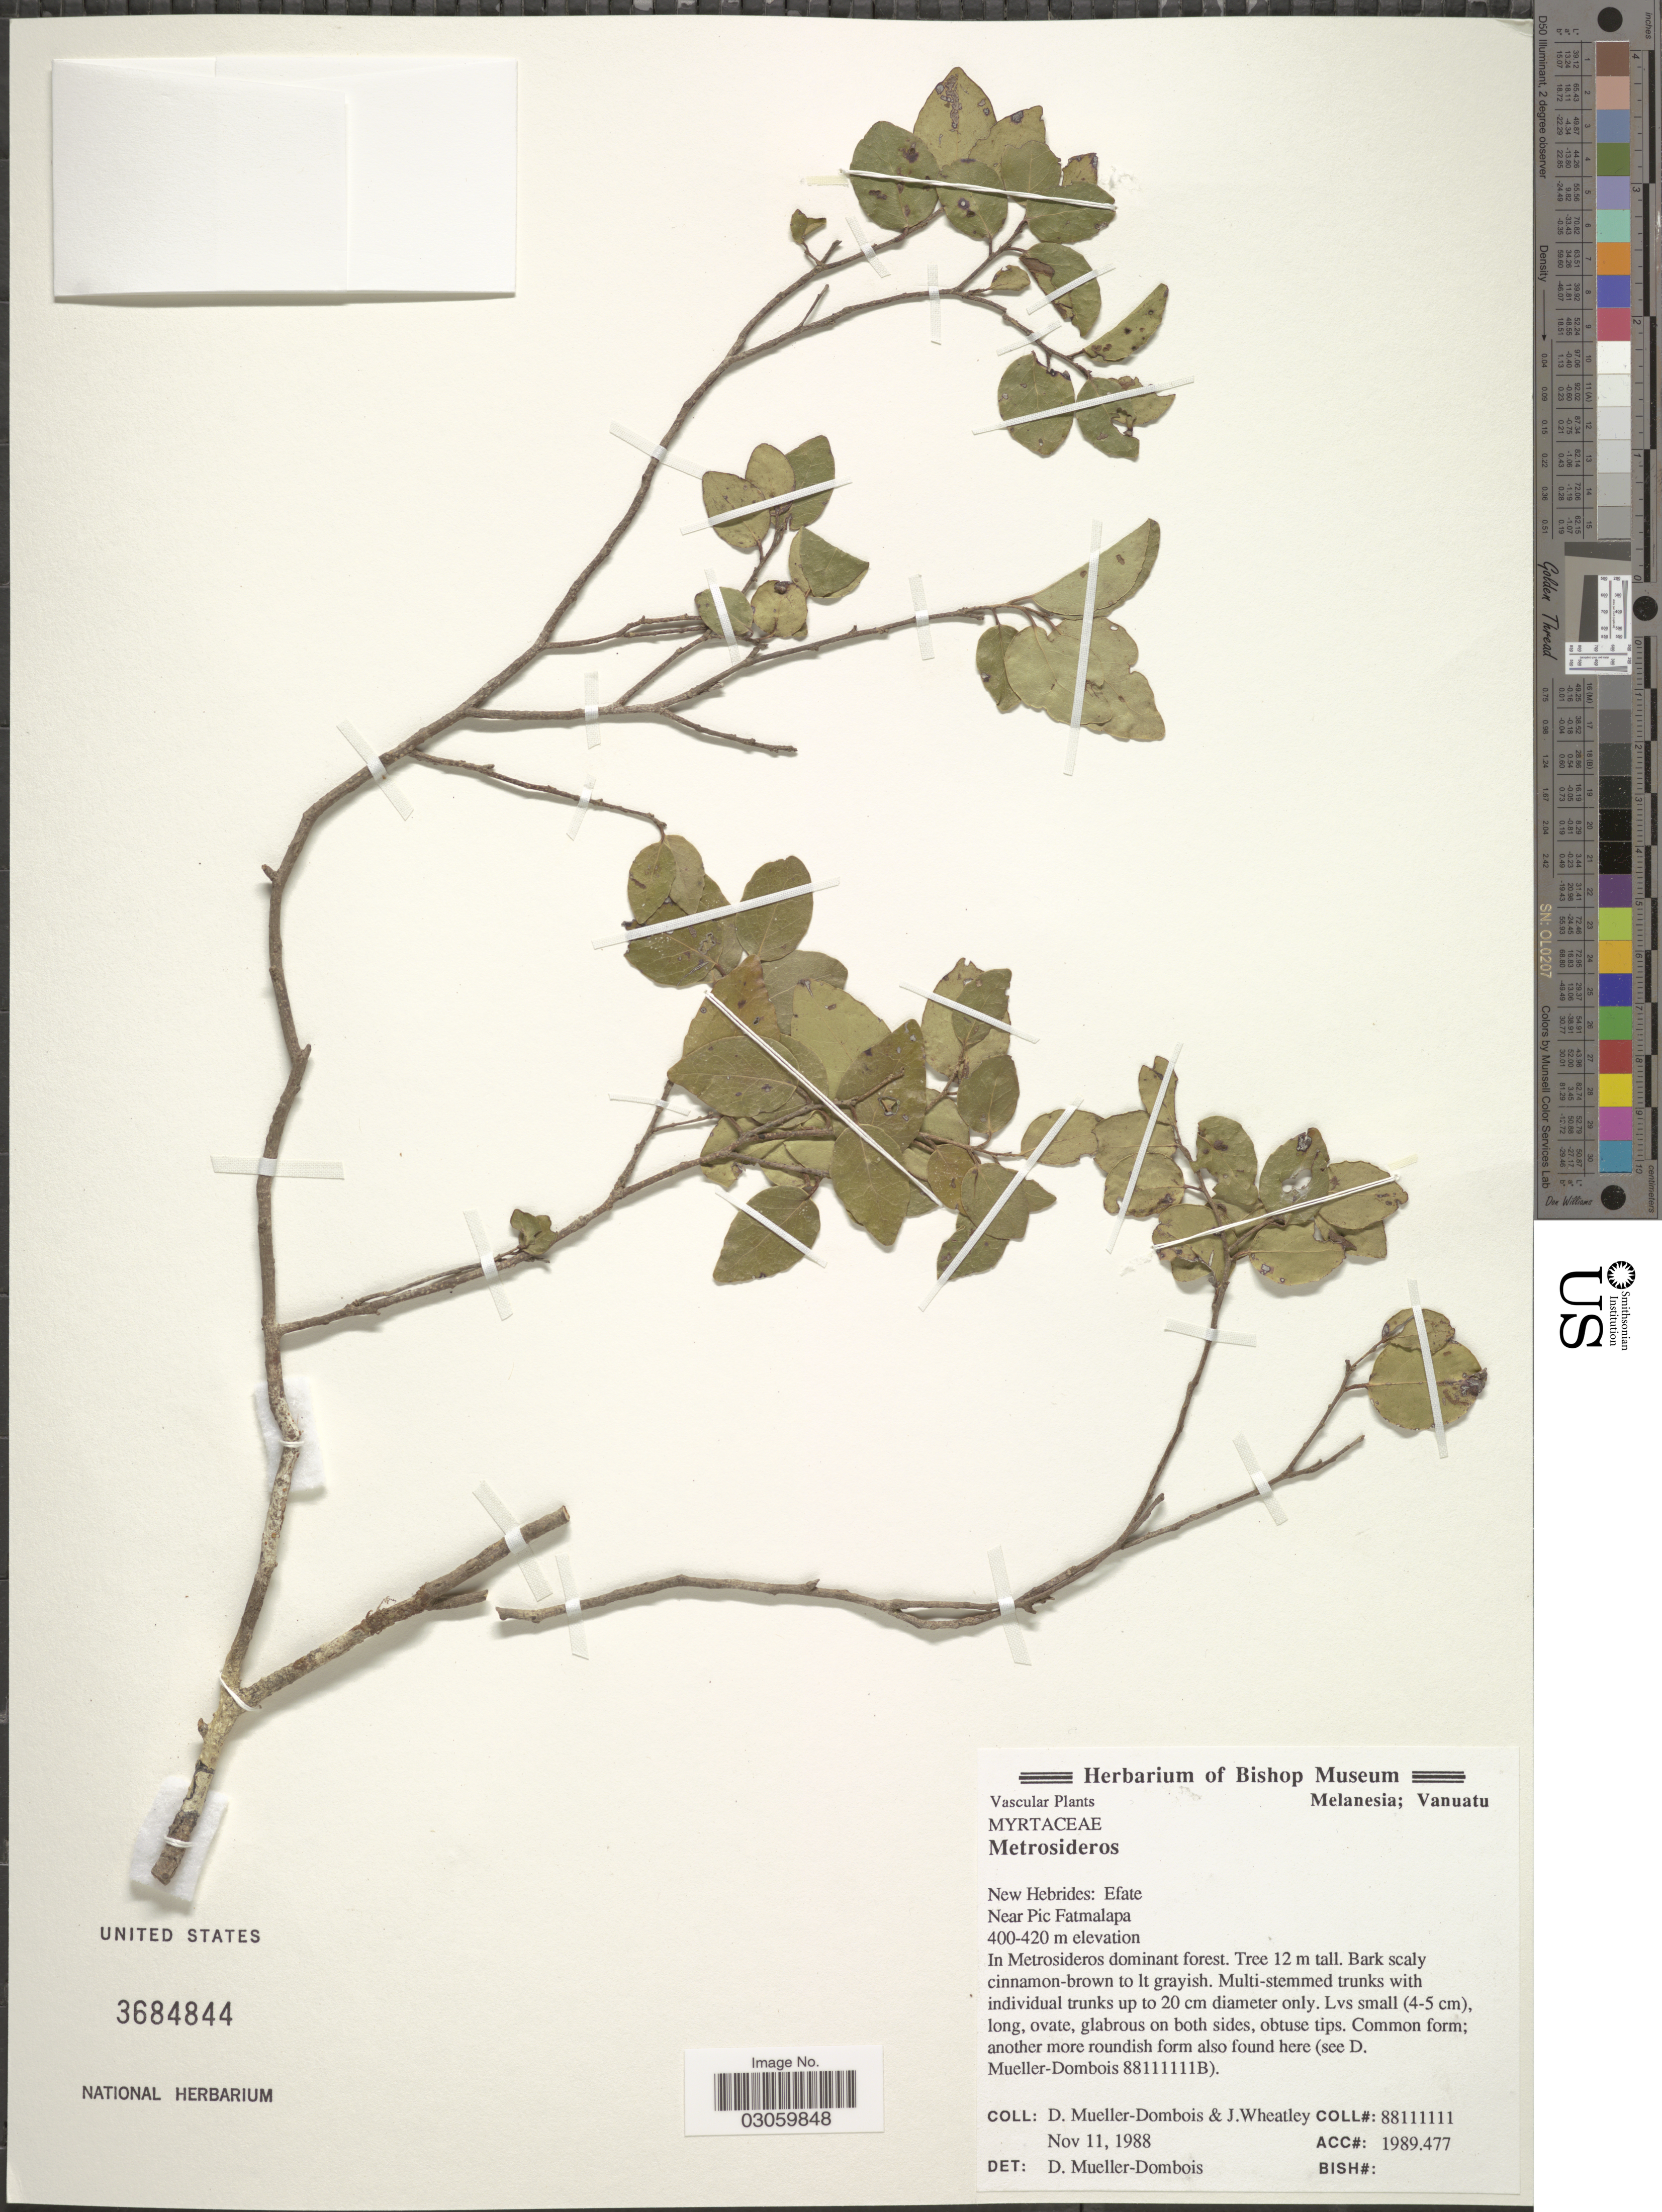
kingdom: Plantae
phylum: Tracheophyta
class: Magnoliopsida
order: Myrtales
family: Myrtaceae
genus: Metrosideros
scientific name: Metrosideros sp.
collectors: D. Mueller-Dombois & J. Wheatley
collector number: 88111111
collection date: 1988-11-11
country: Vanuatu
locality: Melanesia. New Hebrides: Efate. Near Pic Fatmalapa.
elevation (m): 400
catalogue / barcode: US 3684844